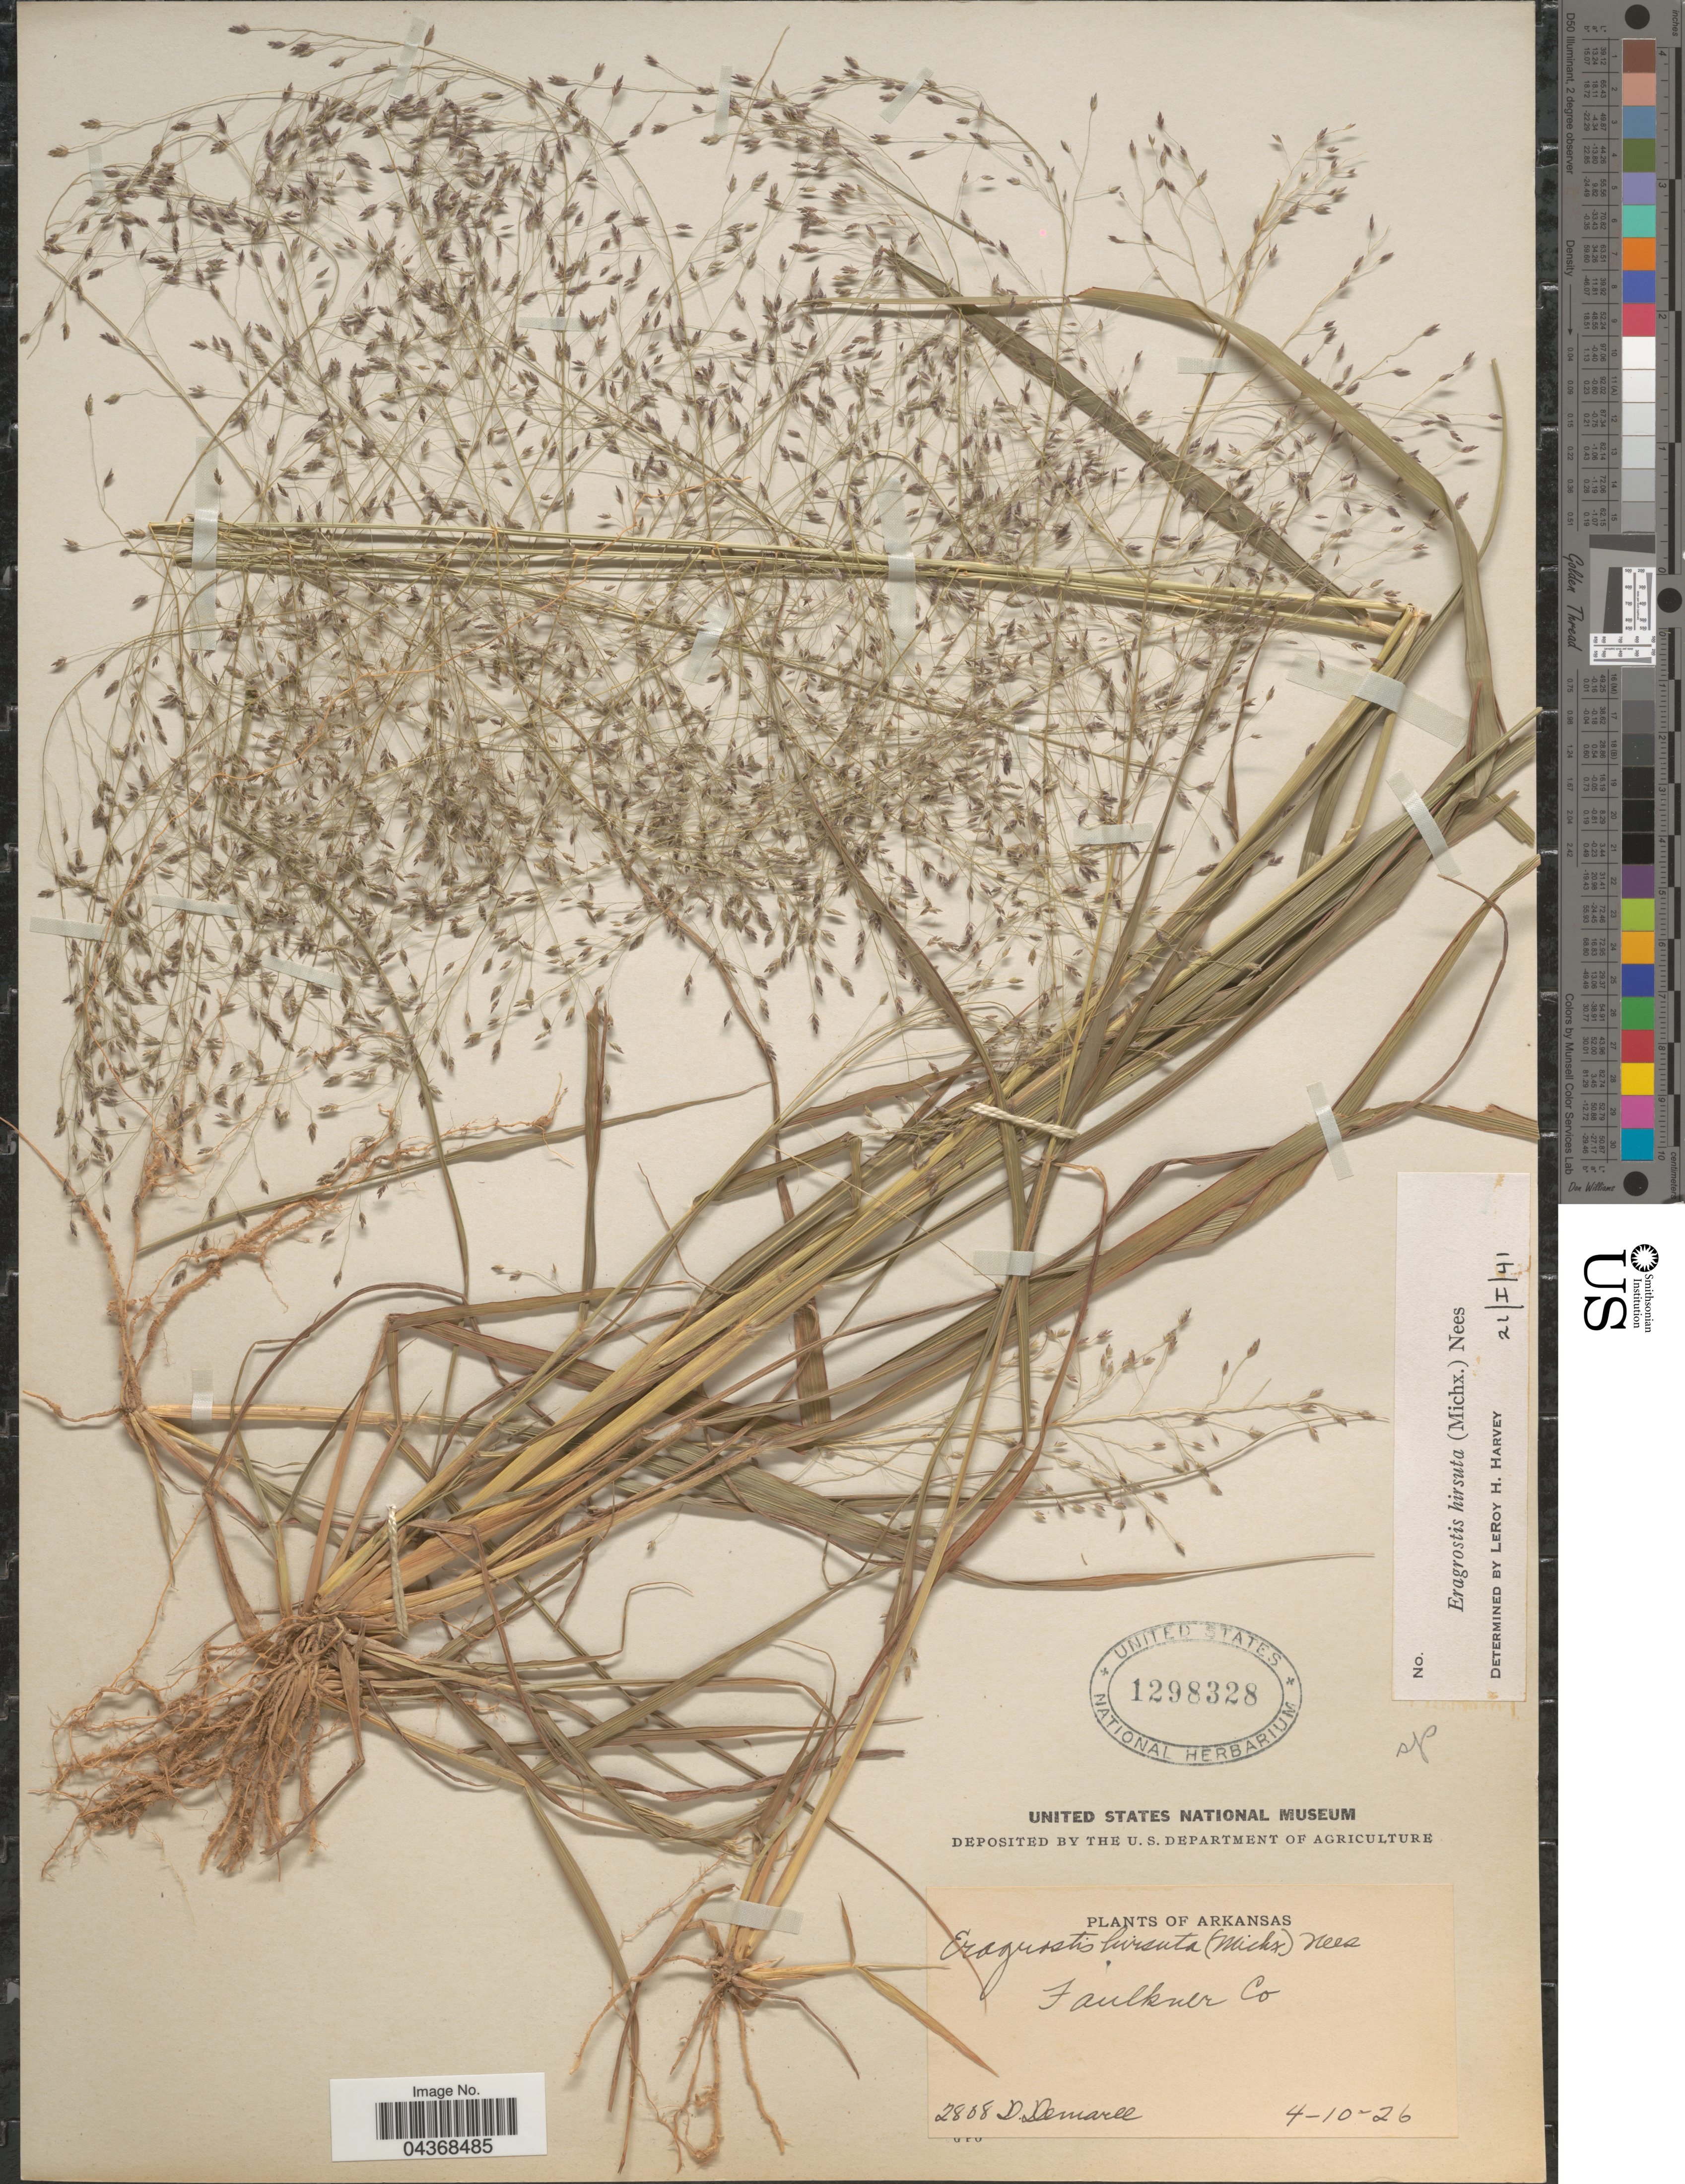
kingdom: Plantae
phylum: Tracheophyta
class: Liliopsida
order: Poales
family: Poaceae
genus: Eragrostis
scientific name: Eragrostis hirsuta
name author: (Michx.) Nees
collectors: D. Demaree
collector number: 2868*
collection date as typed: Transcribed d/m/y: 10/4/26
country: United States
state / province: Arkansas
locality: Faulkner Co.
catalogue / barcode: US 1298328